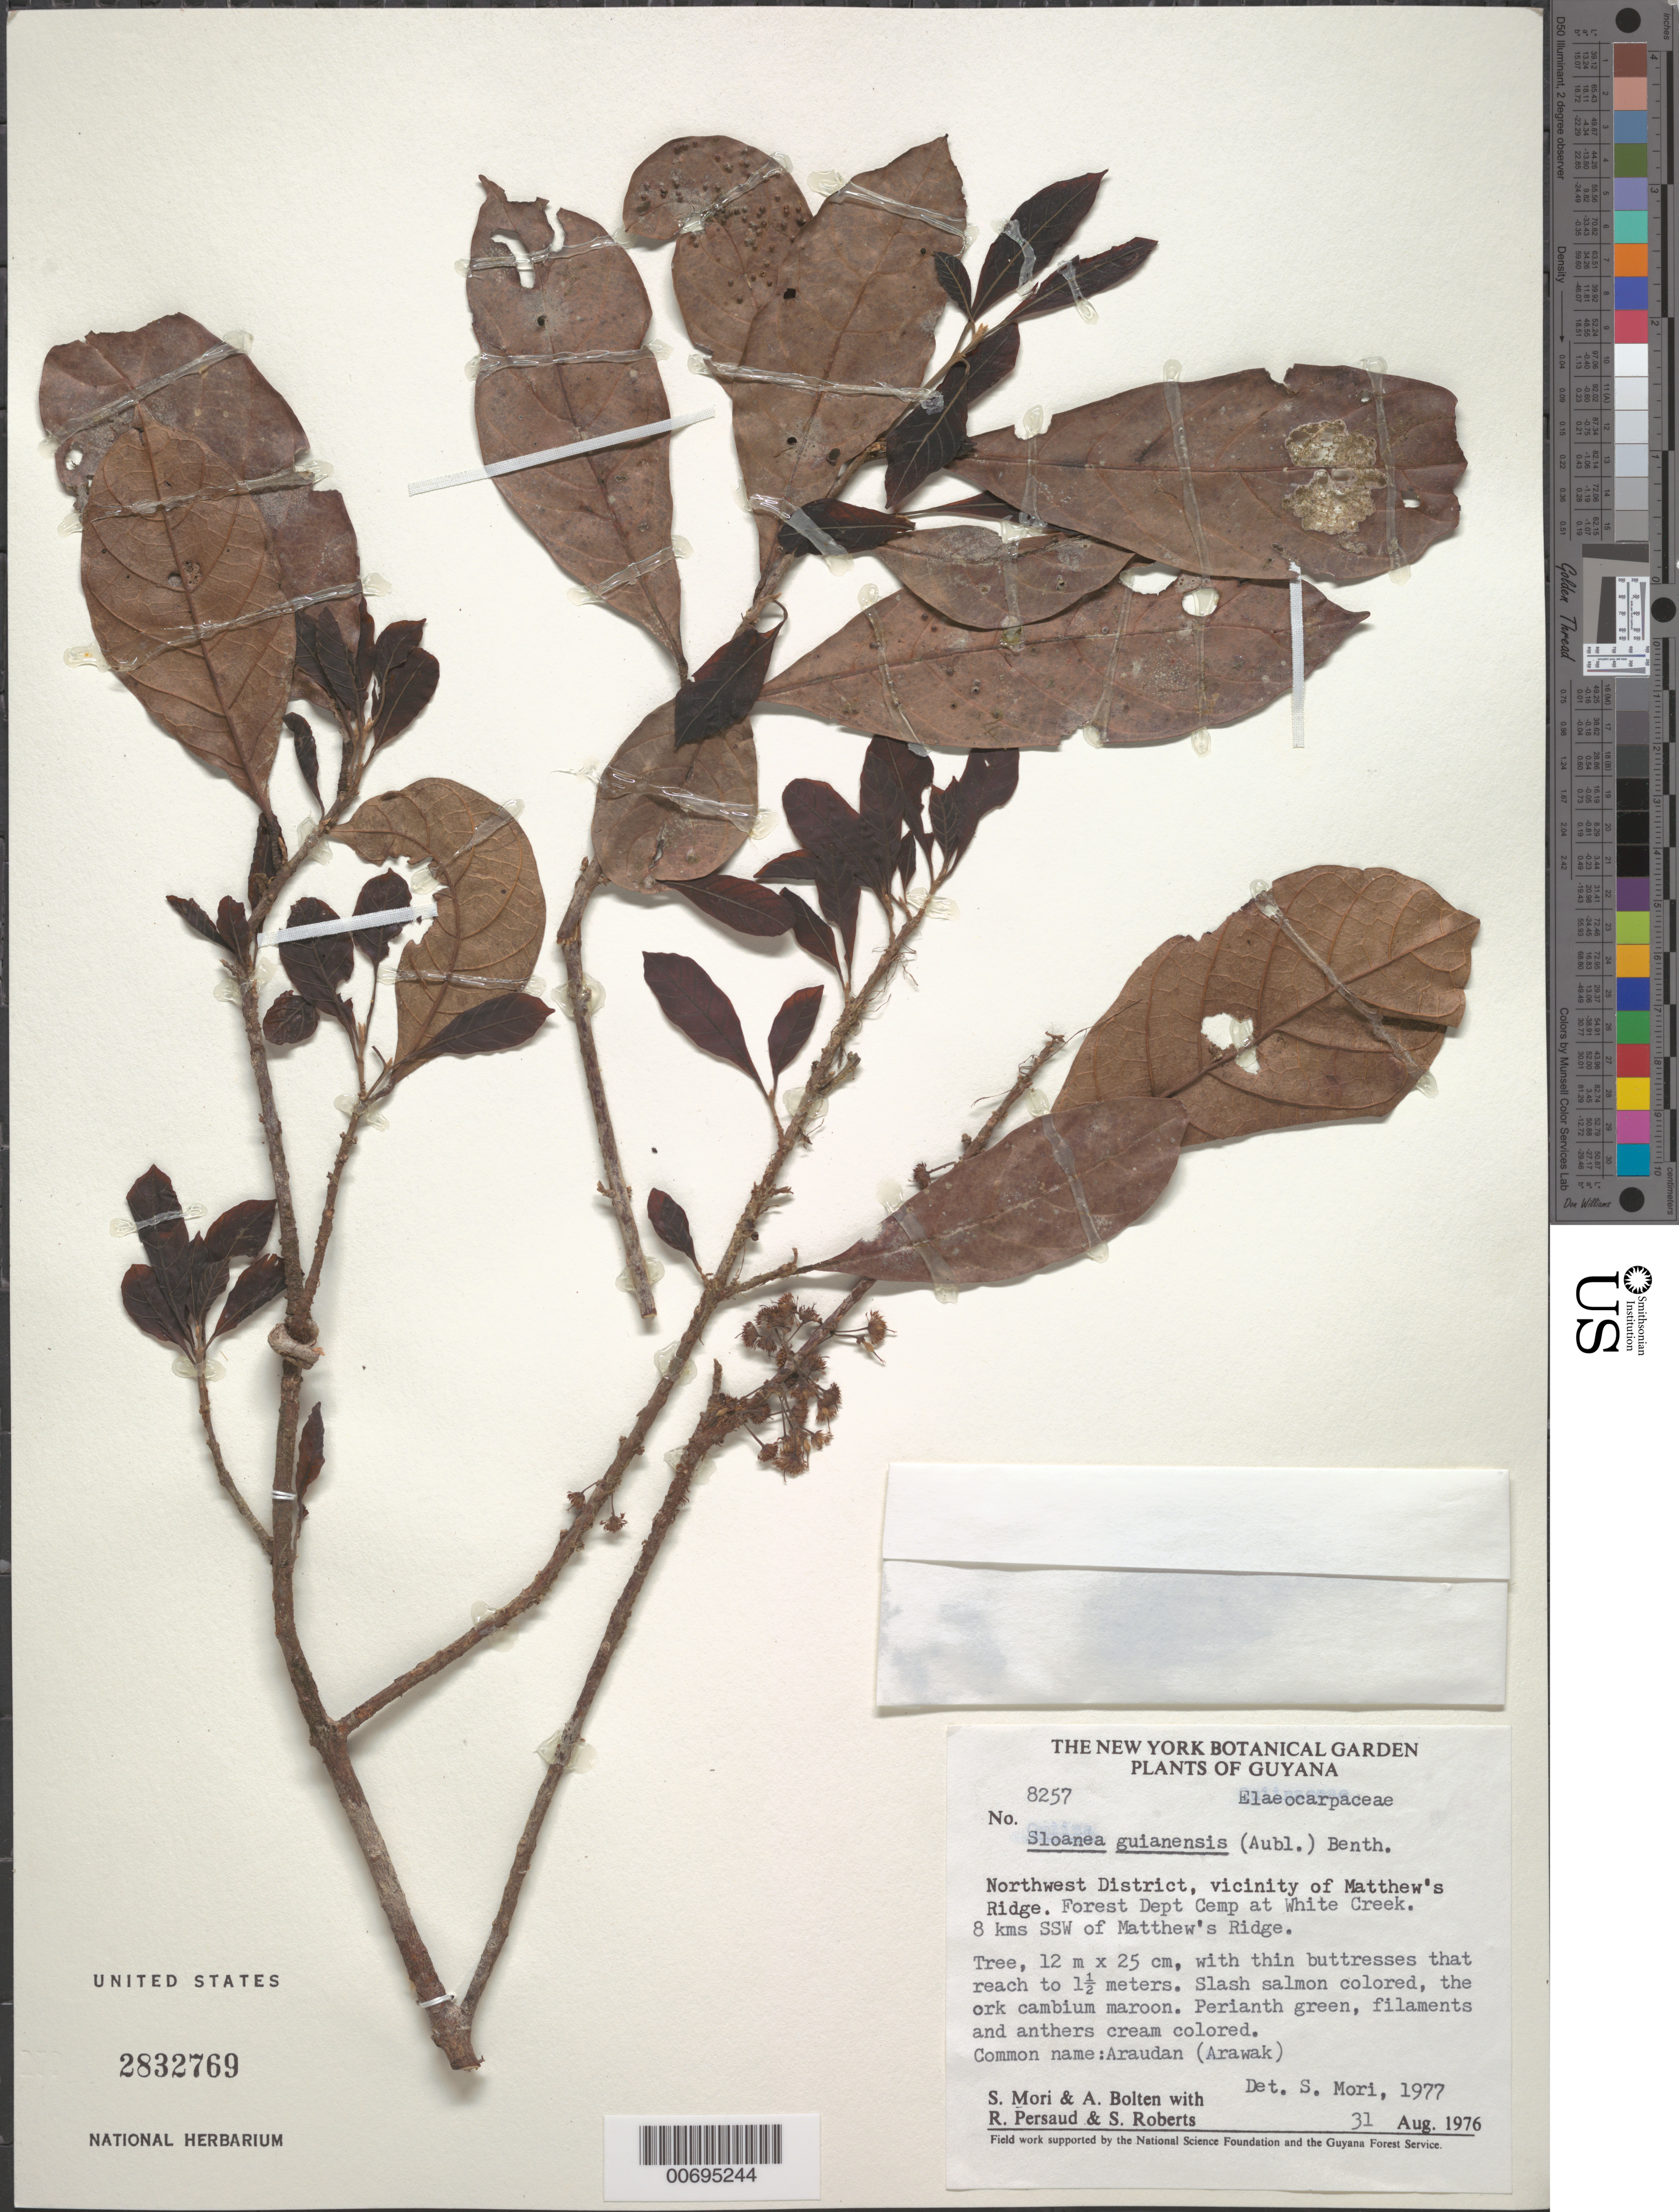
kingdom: Plantae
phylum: Tracheophyta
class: Magnoliopsida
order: Oxalidales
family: Elaeocarpaceae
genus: Sloanea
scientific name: Sloanea guianensis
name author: (Aubl.) Benth.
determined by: Smith, C. E., Jr.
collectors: S. Mori, A. Bolten, R. Persaud, R. Boyan, S. Roberts, R. Jugernauth & S. Dwarka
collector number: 8257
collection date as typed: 31-Aug-76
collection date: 1976-08-31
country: Guyana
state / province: Barima-Waini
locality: Matthew's Ridge, Forest Dept. camp at White Creek, 8 km SSW of Matthew's Ridge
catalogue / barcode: US 2832769